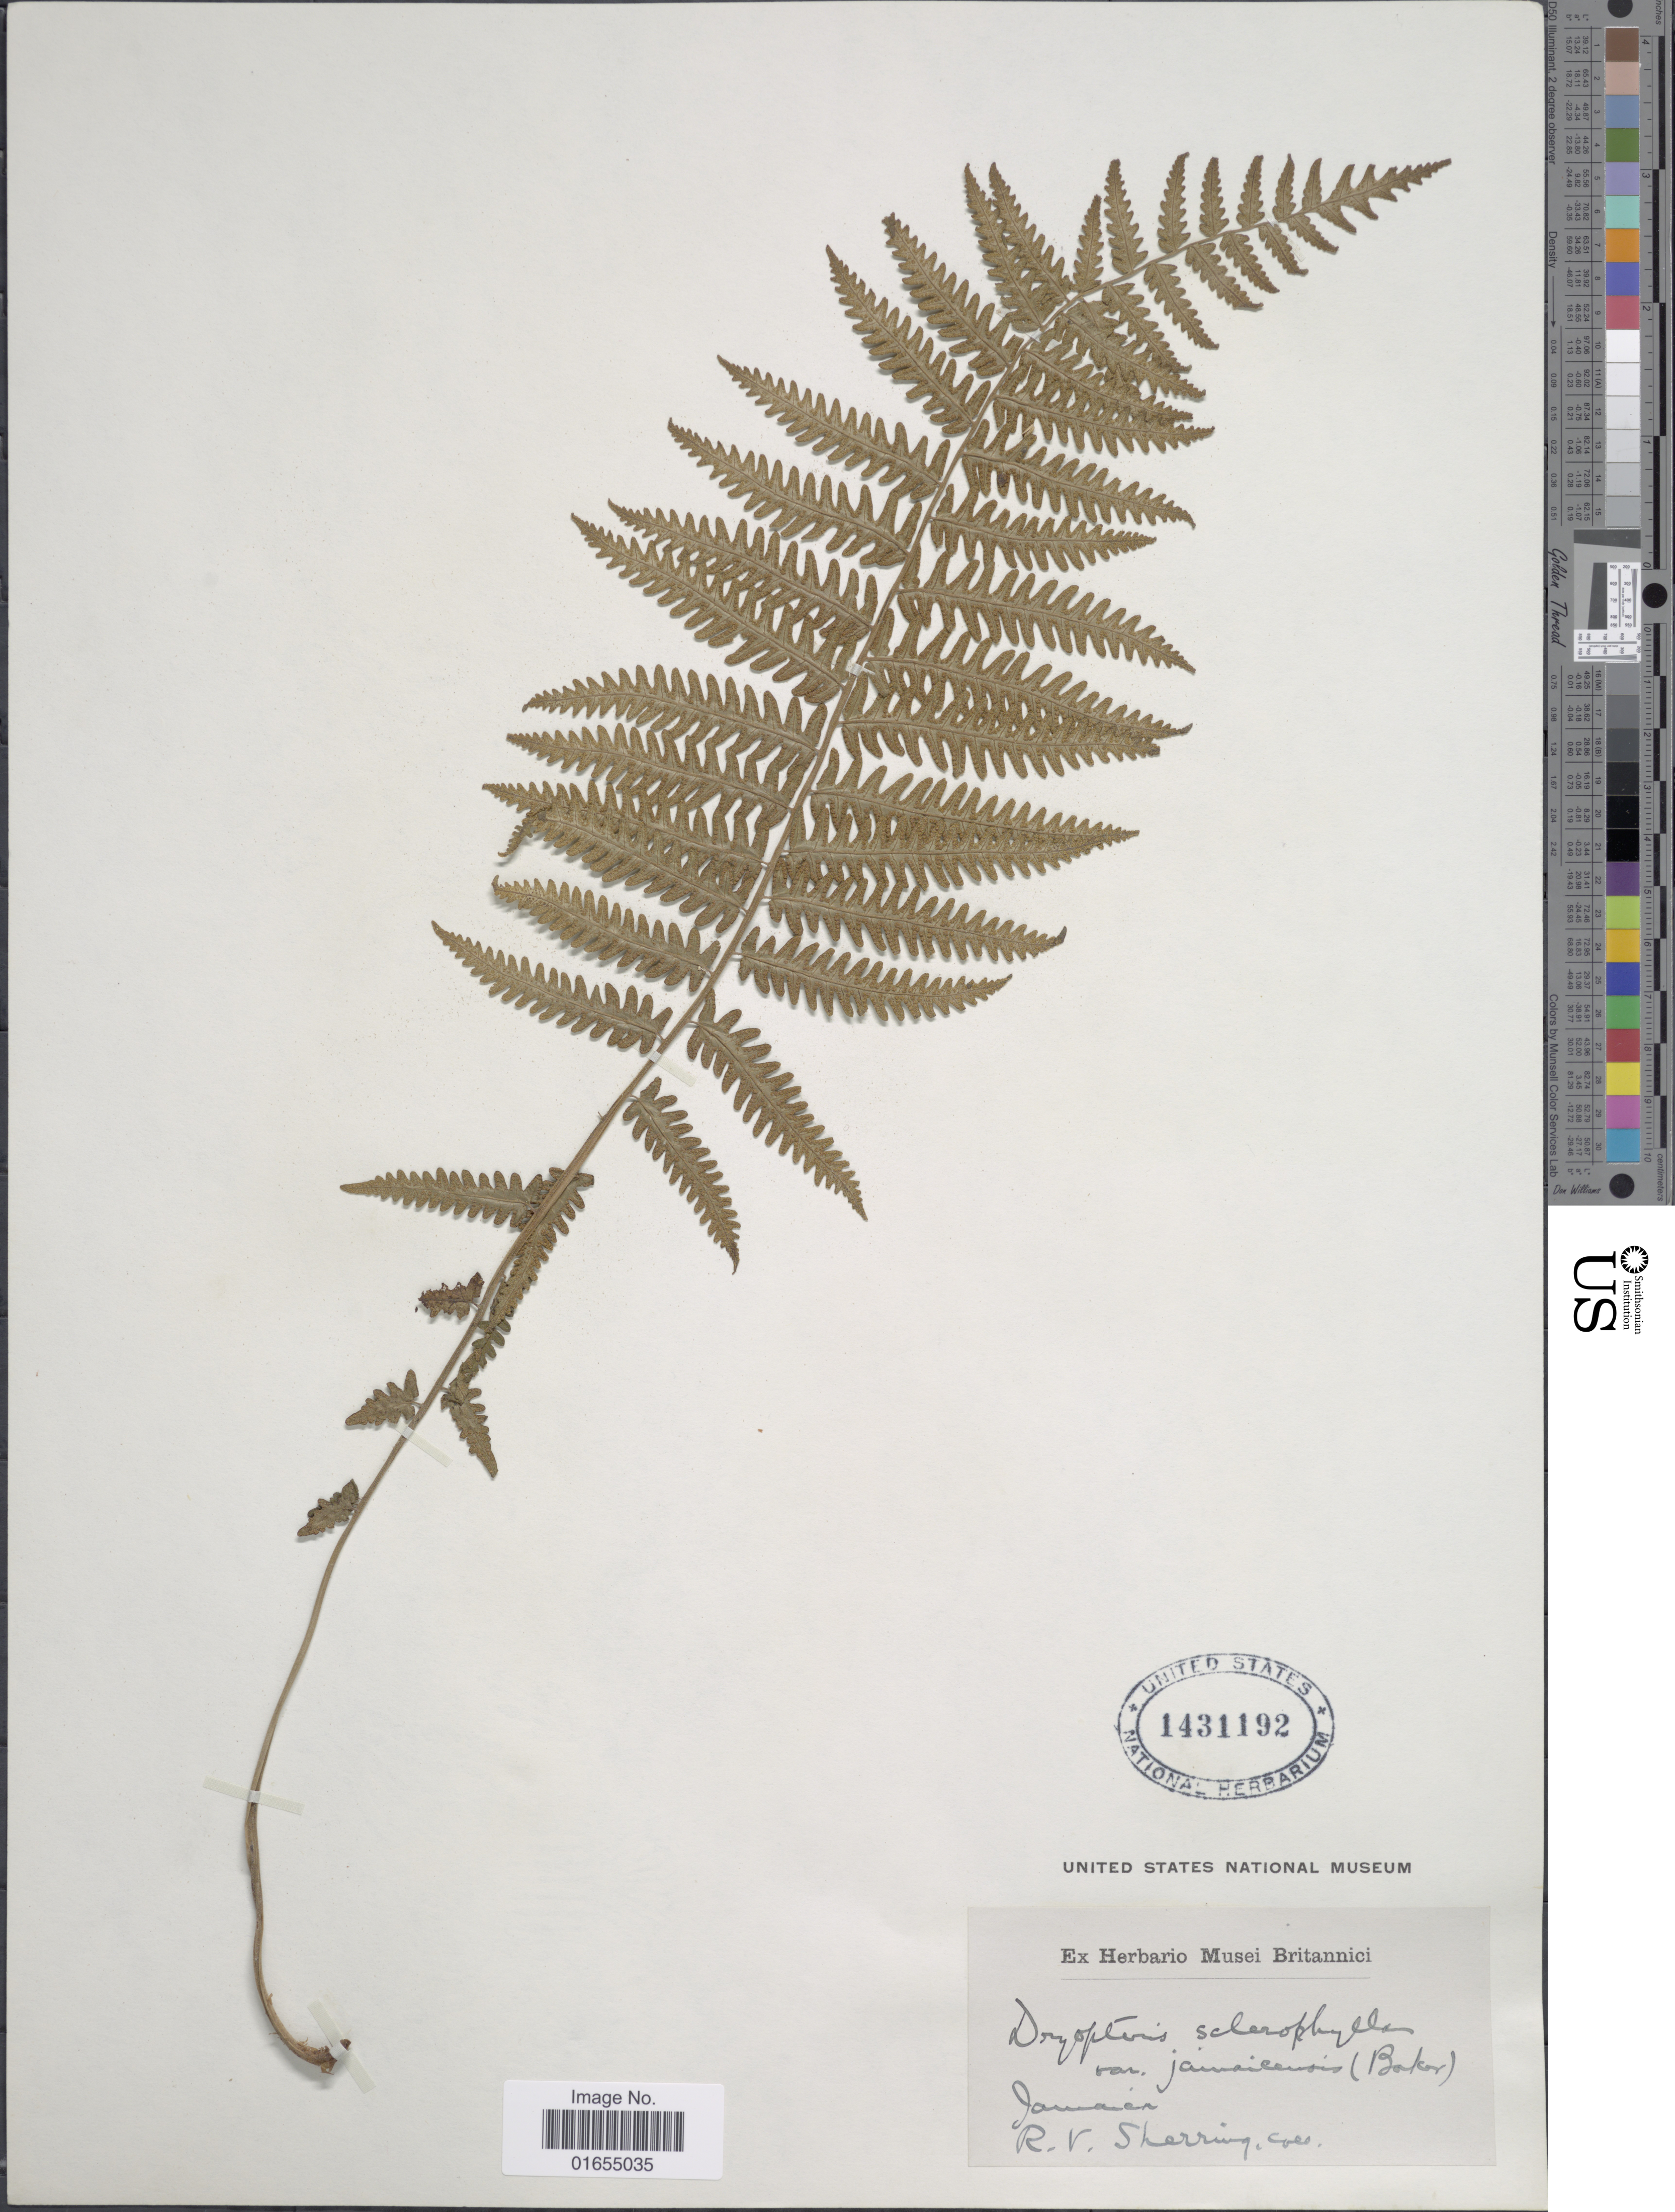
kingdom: Plantae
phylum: Tracheophyta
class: Polypodiopsida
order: Polypodiales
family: Thelypteridaceae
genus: Goniopteris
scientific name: Goniopteris sclerophylla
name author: (Poepp.) C.V. Morton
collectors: R. Sherring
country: Jamaica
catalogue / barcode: US 1431192